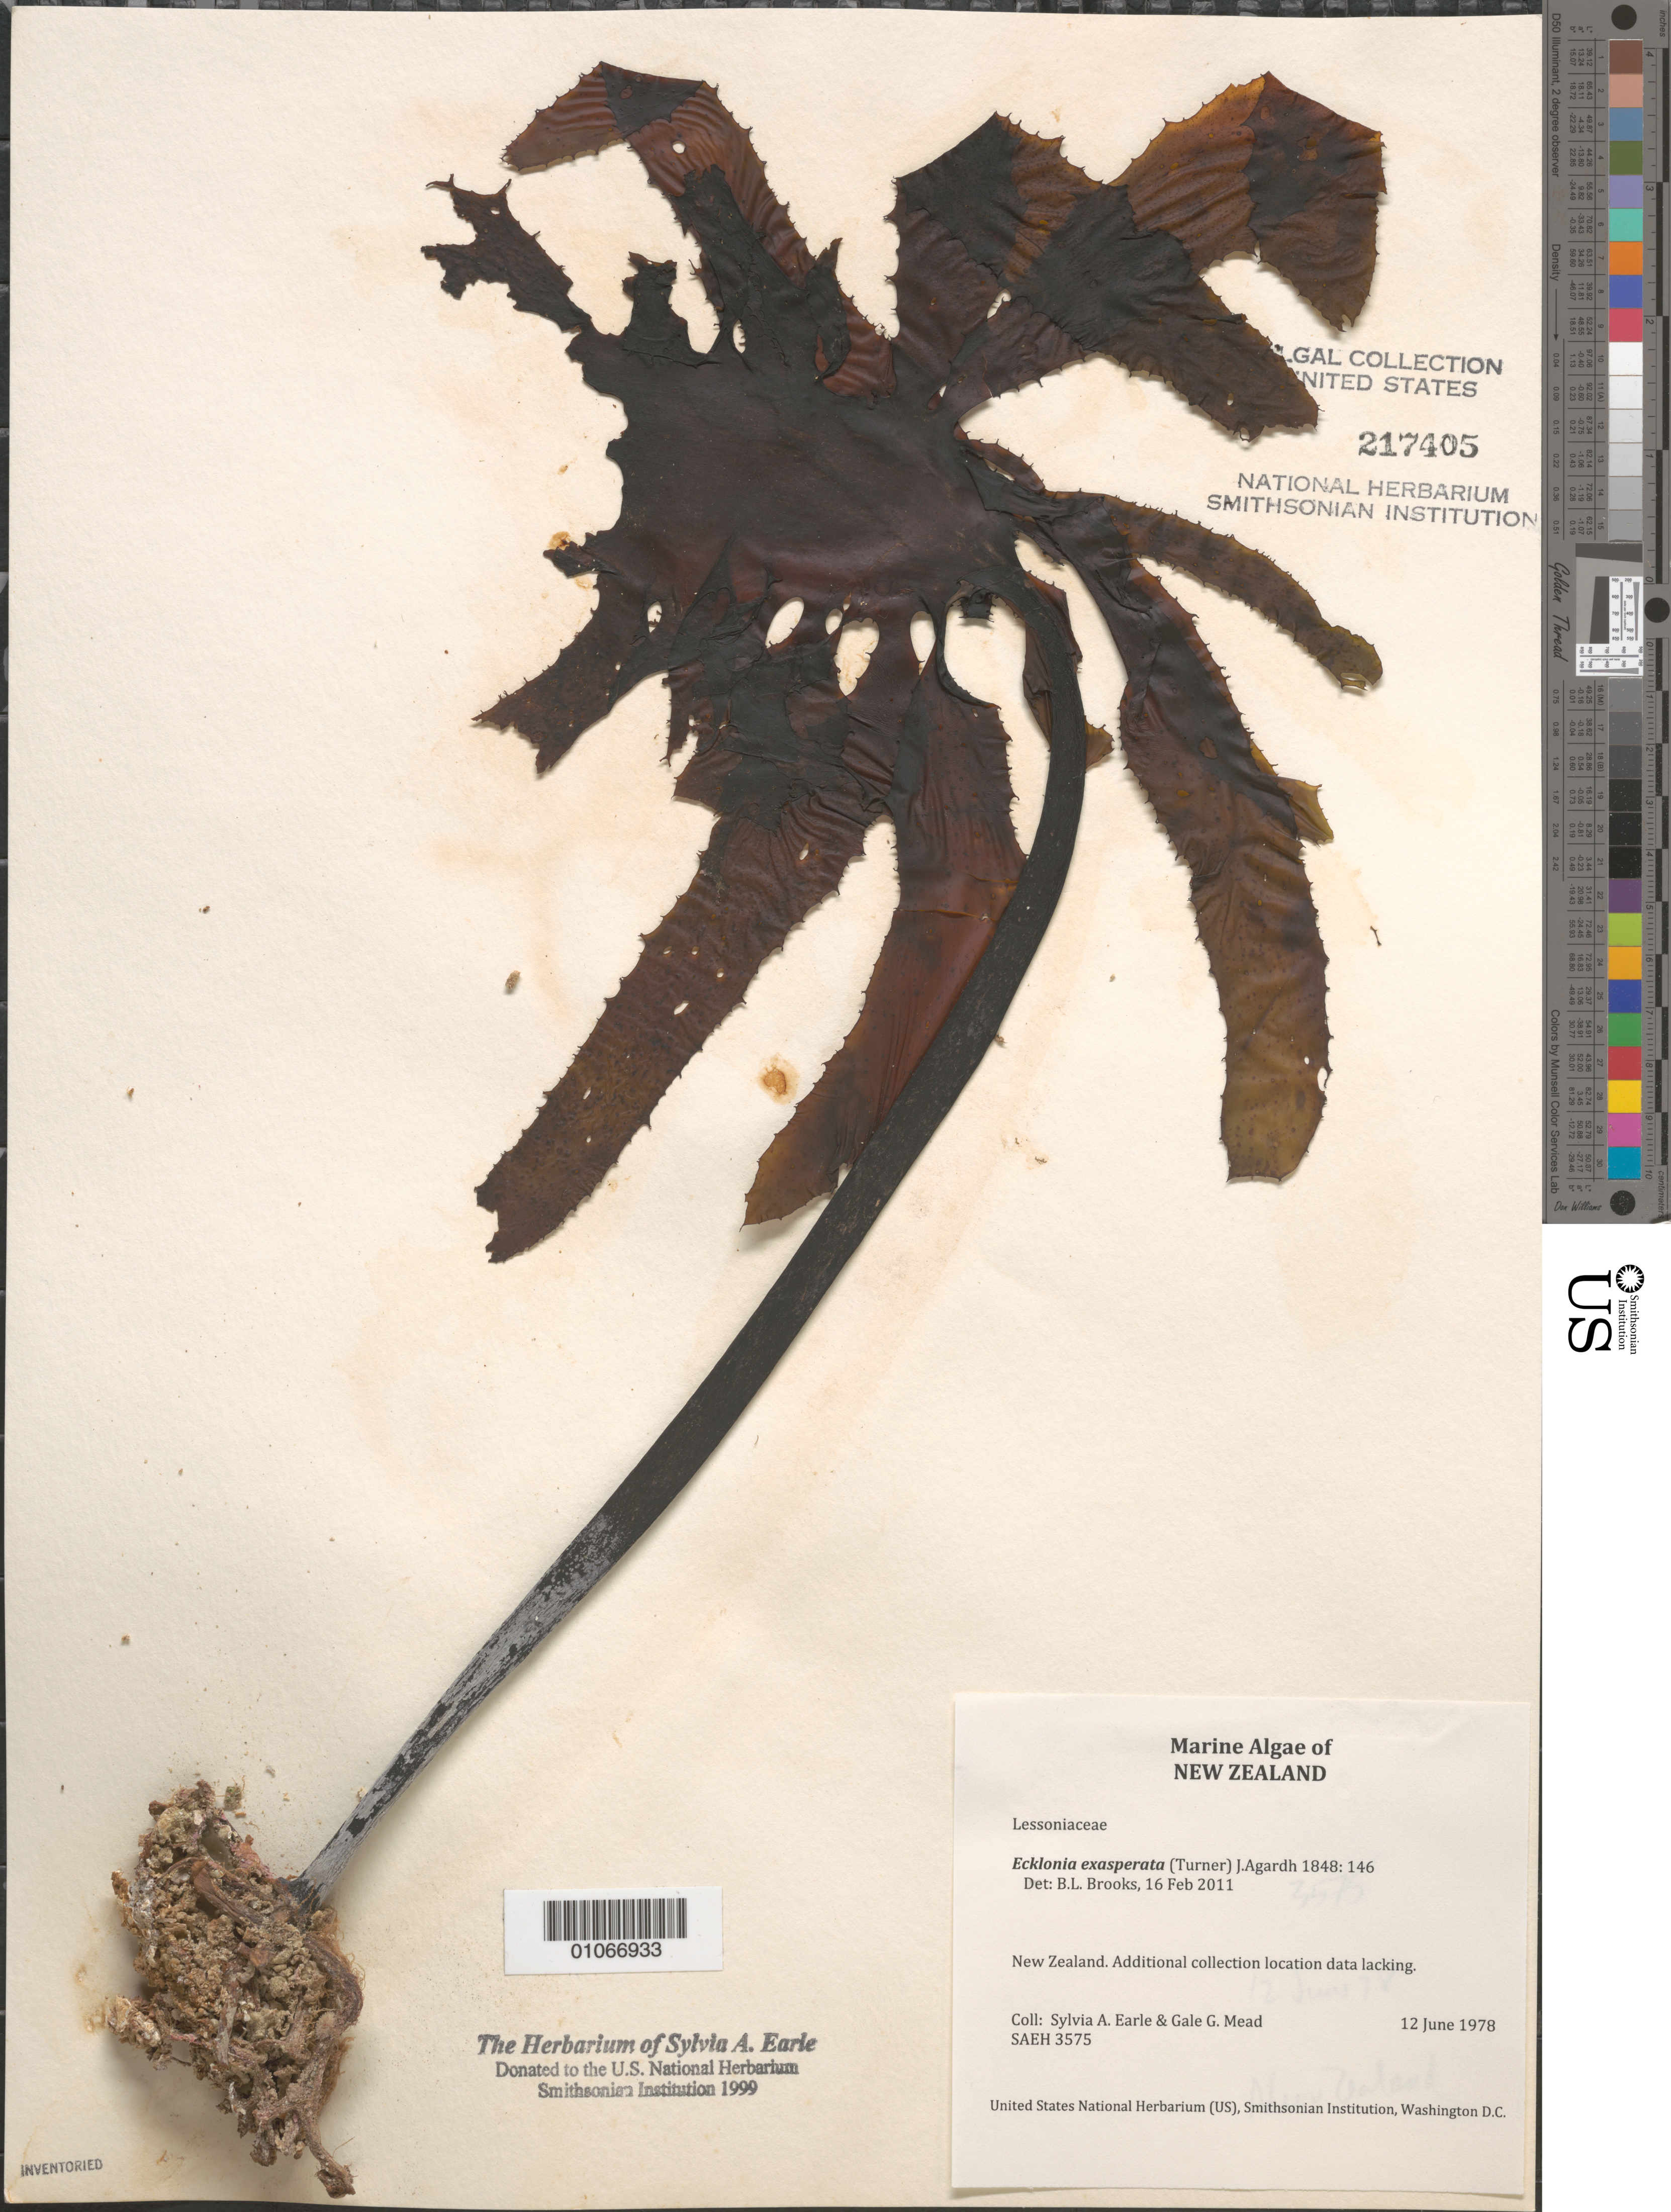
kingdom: Chromista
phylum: Ochrophyta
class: Phaeophyceae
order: Laminariales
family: Lessoniaceae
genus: Ecklonia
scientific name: Ecklonia biruncinata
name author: (Bory) Papenf.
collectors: S. A. Earle & G. Mead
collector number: SAEH 3575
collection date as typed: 12 Jun 1978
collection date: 1978-06-12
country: New Zealand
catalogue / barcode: US 217405